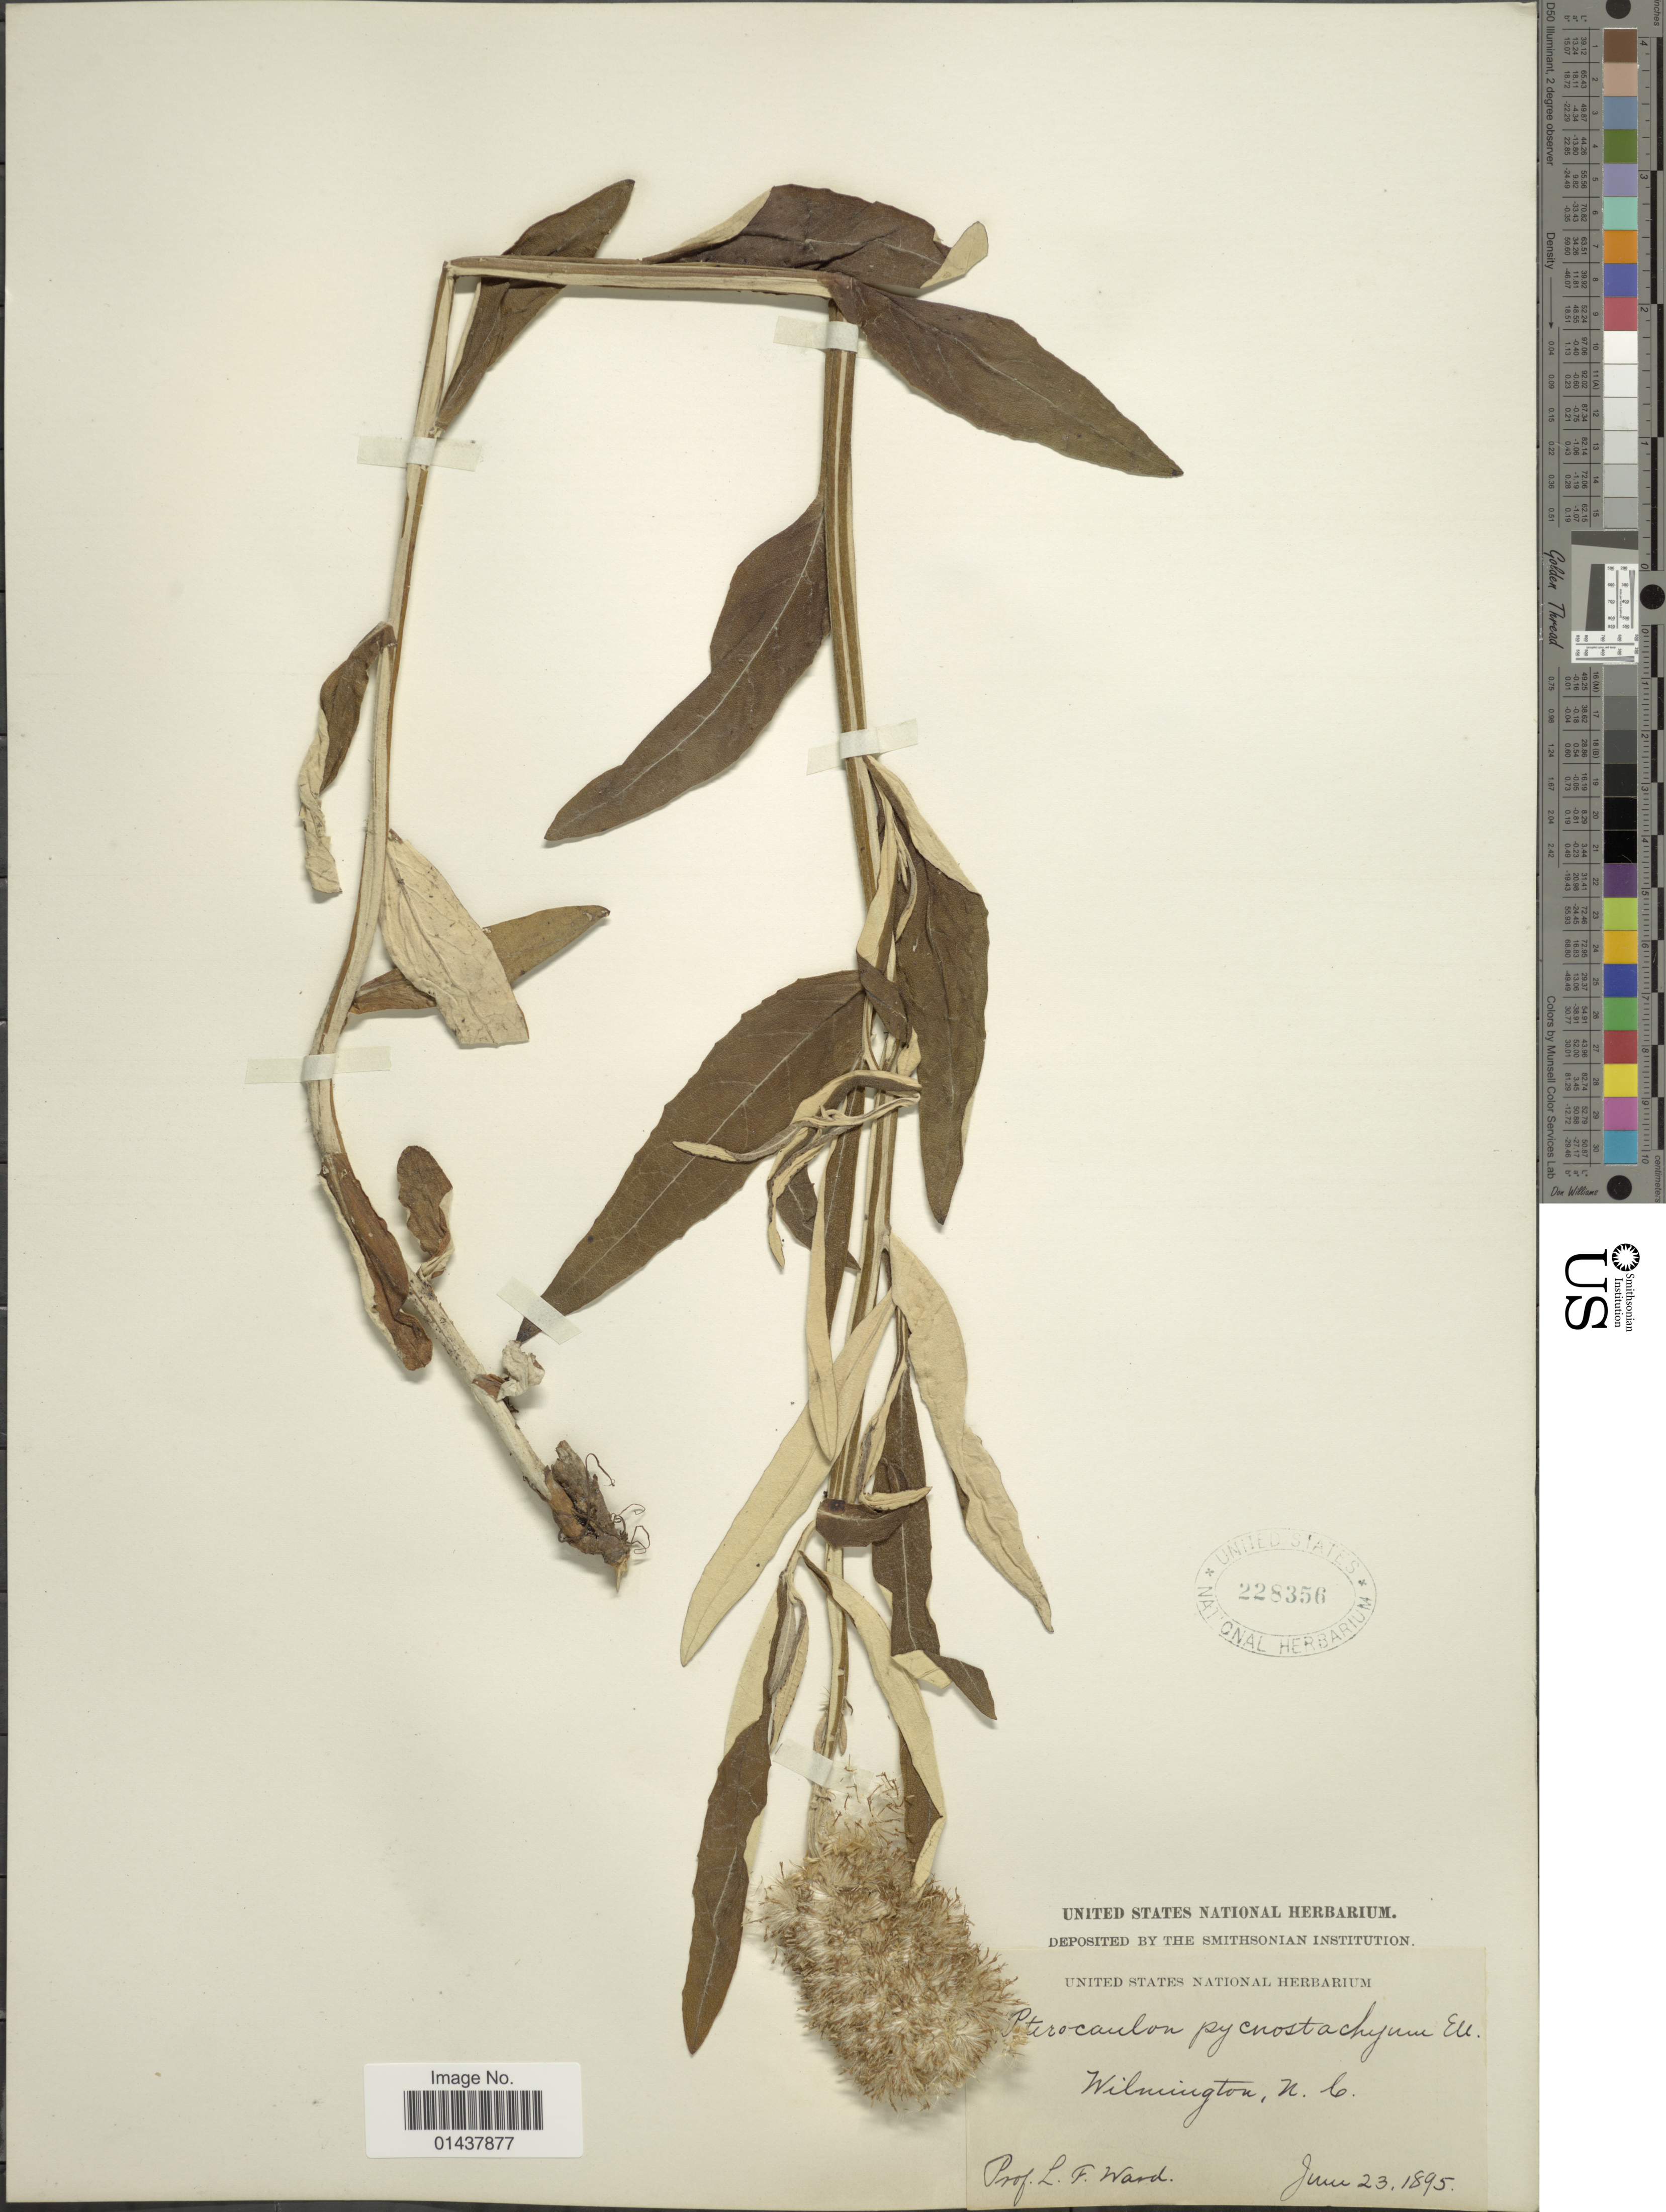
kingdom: Plantae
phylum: Tracheophyta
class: Magnoliopsida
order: Asterales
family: Asteraceae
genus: Pterocaulon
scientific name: Pterocaulon undulatum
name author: C. Mohr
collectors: L. Ward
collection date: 1895-06-23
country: United States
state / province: North Carolina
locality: Wilmington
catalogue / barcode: US 228356